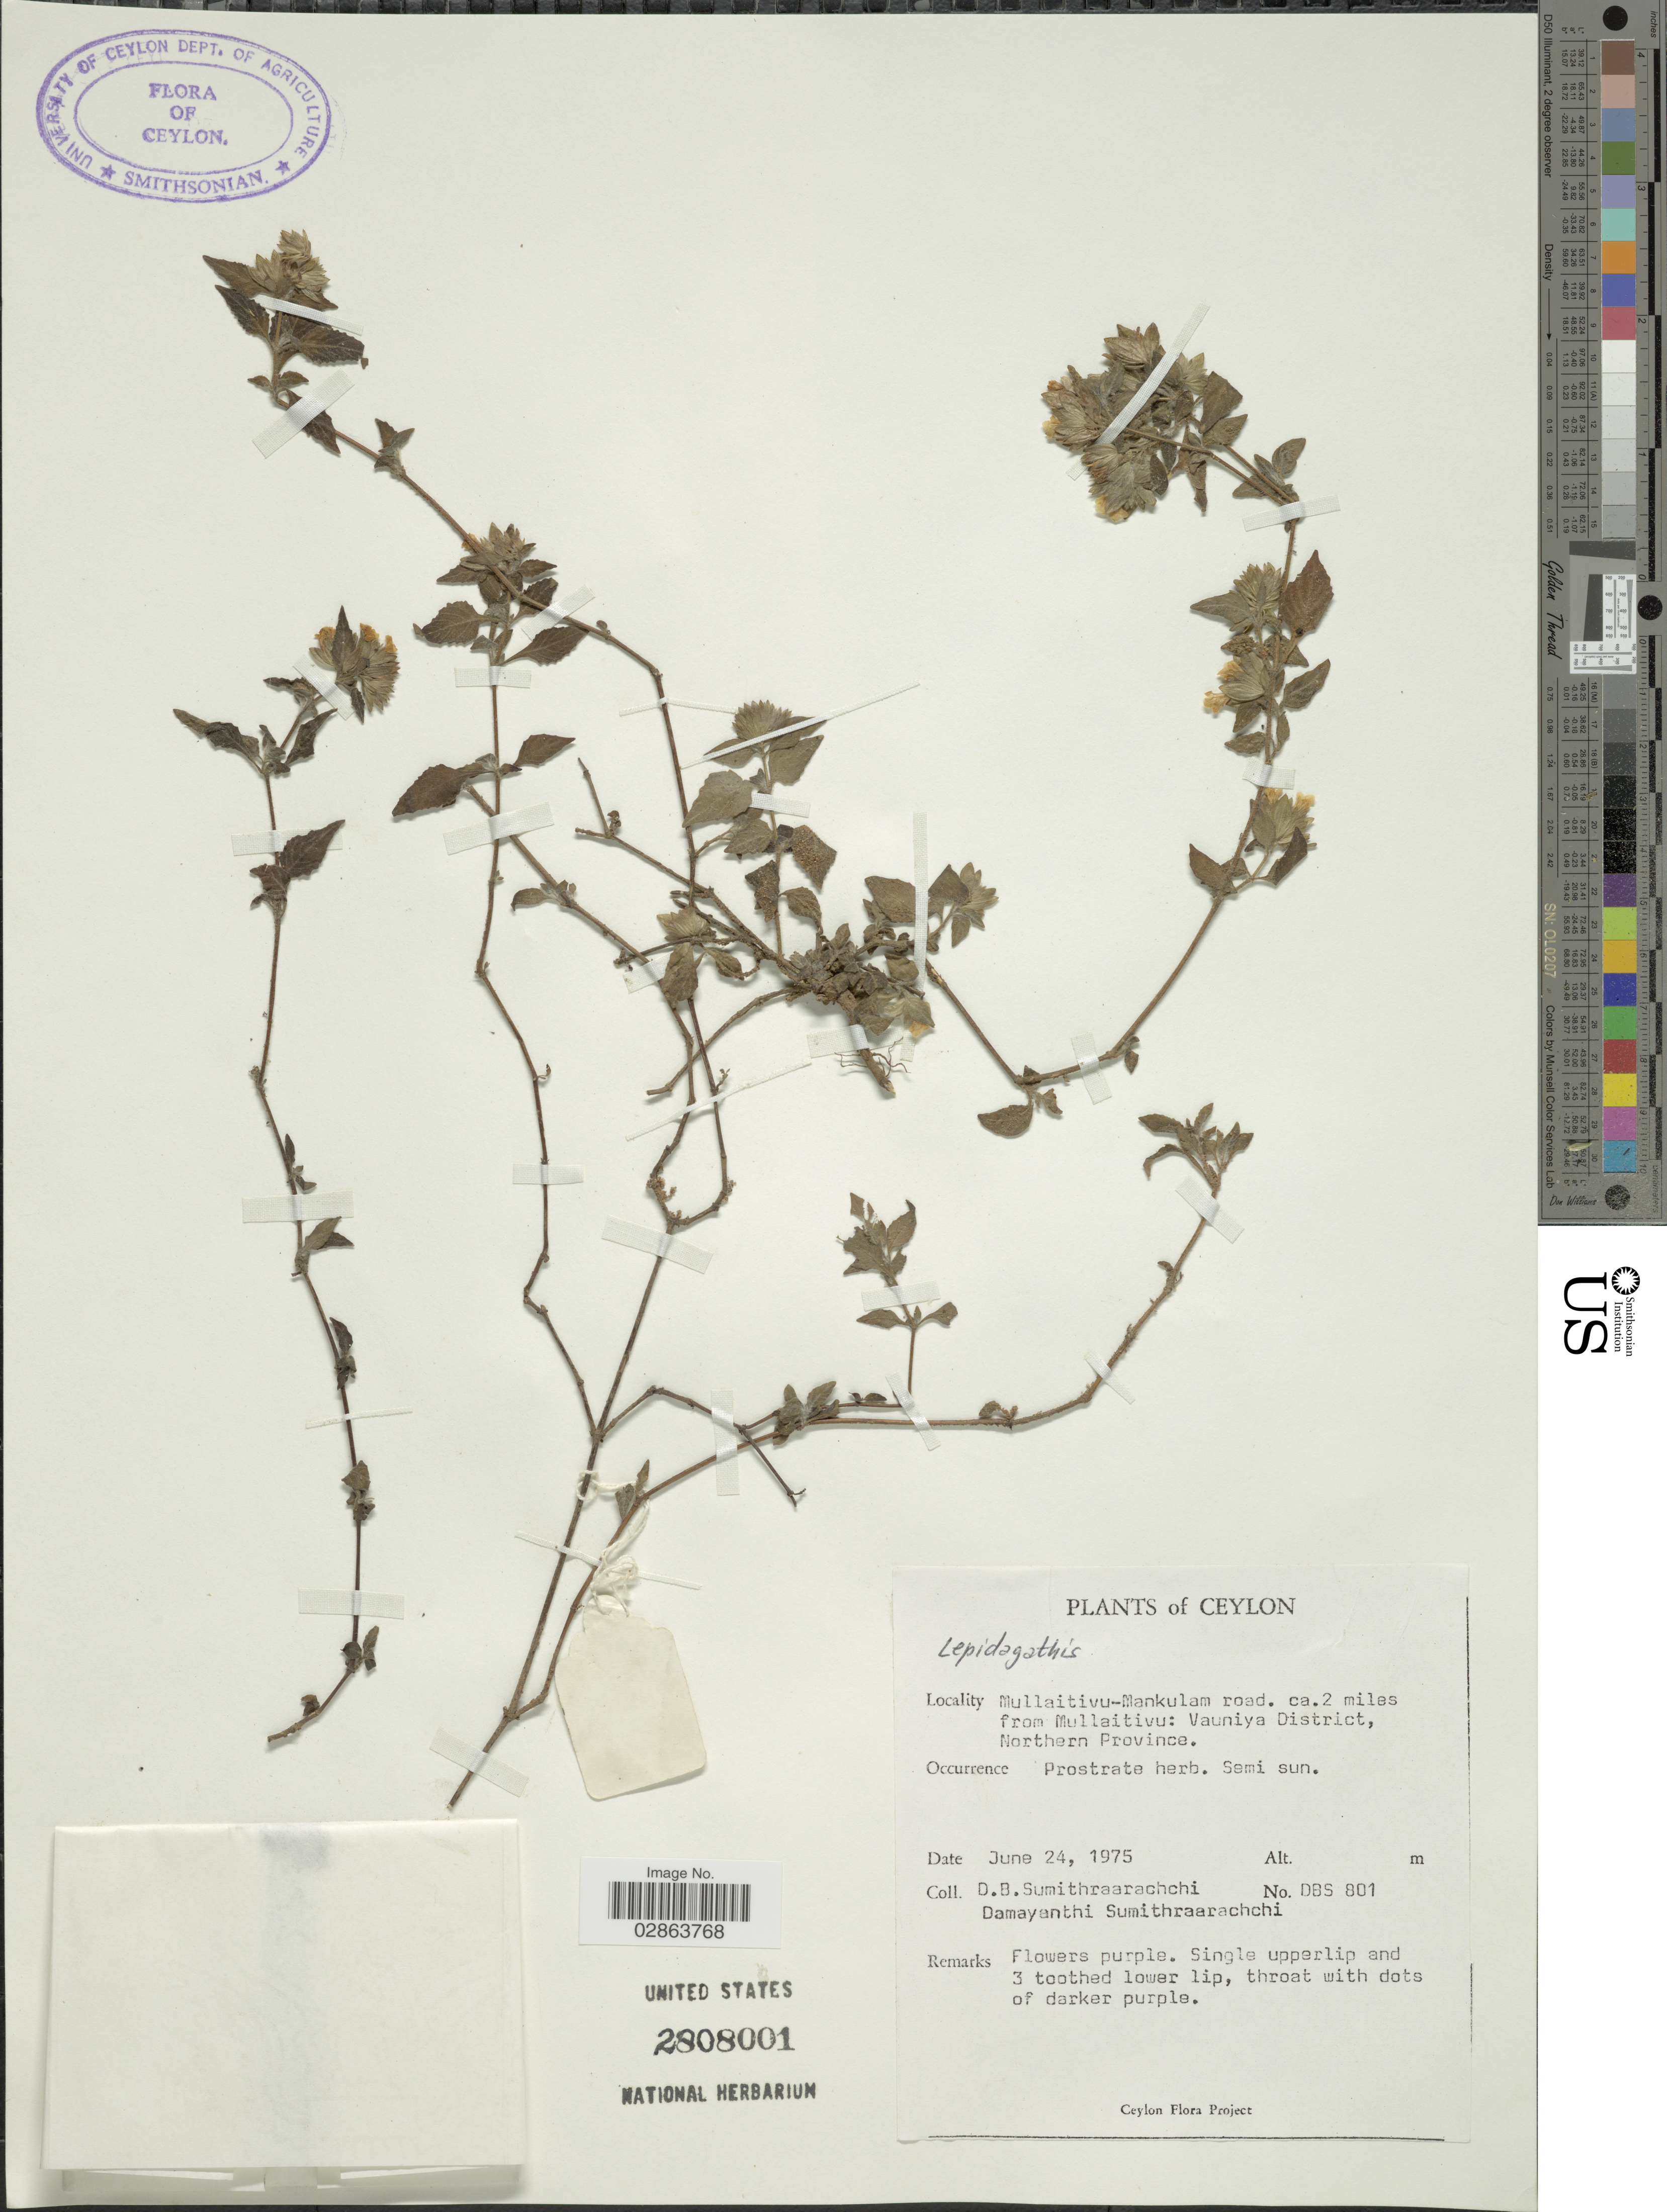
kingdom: Plantae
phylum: Tracheophyta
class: Magnoliopsida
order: Lamiales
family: Acanthaceae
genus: Lepidagathis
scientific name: Lepidagathis sp.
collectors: D. B. Sumithraarachchi & D. Sumithraarachchi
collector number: DBS 801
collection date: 1975-06-24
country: Sri Lanka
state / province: Northern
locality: Ceylon, Mullaitivu-Mankulam road, ca. 2 miles from Mullaitivu: Vauniya District, Northern Province.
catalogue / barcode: US 2808001